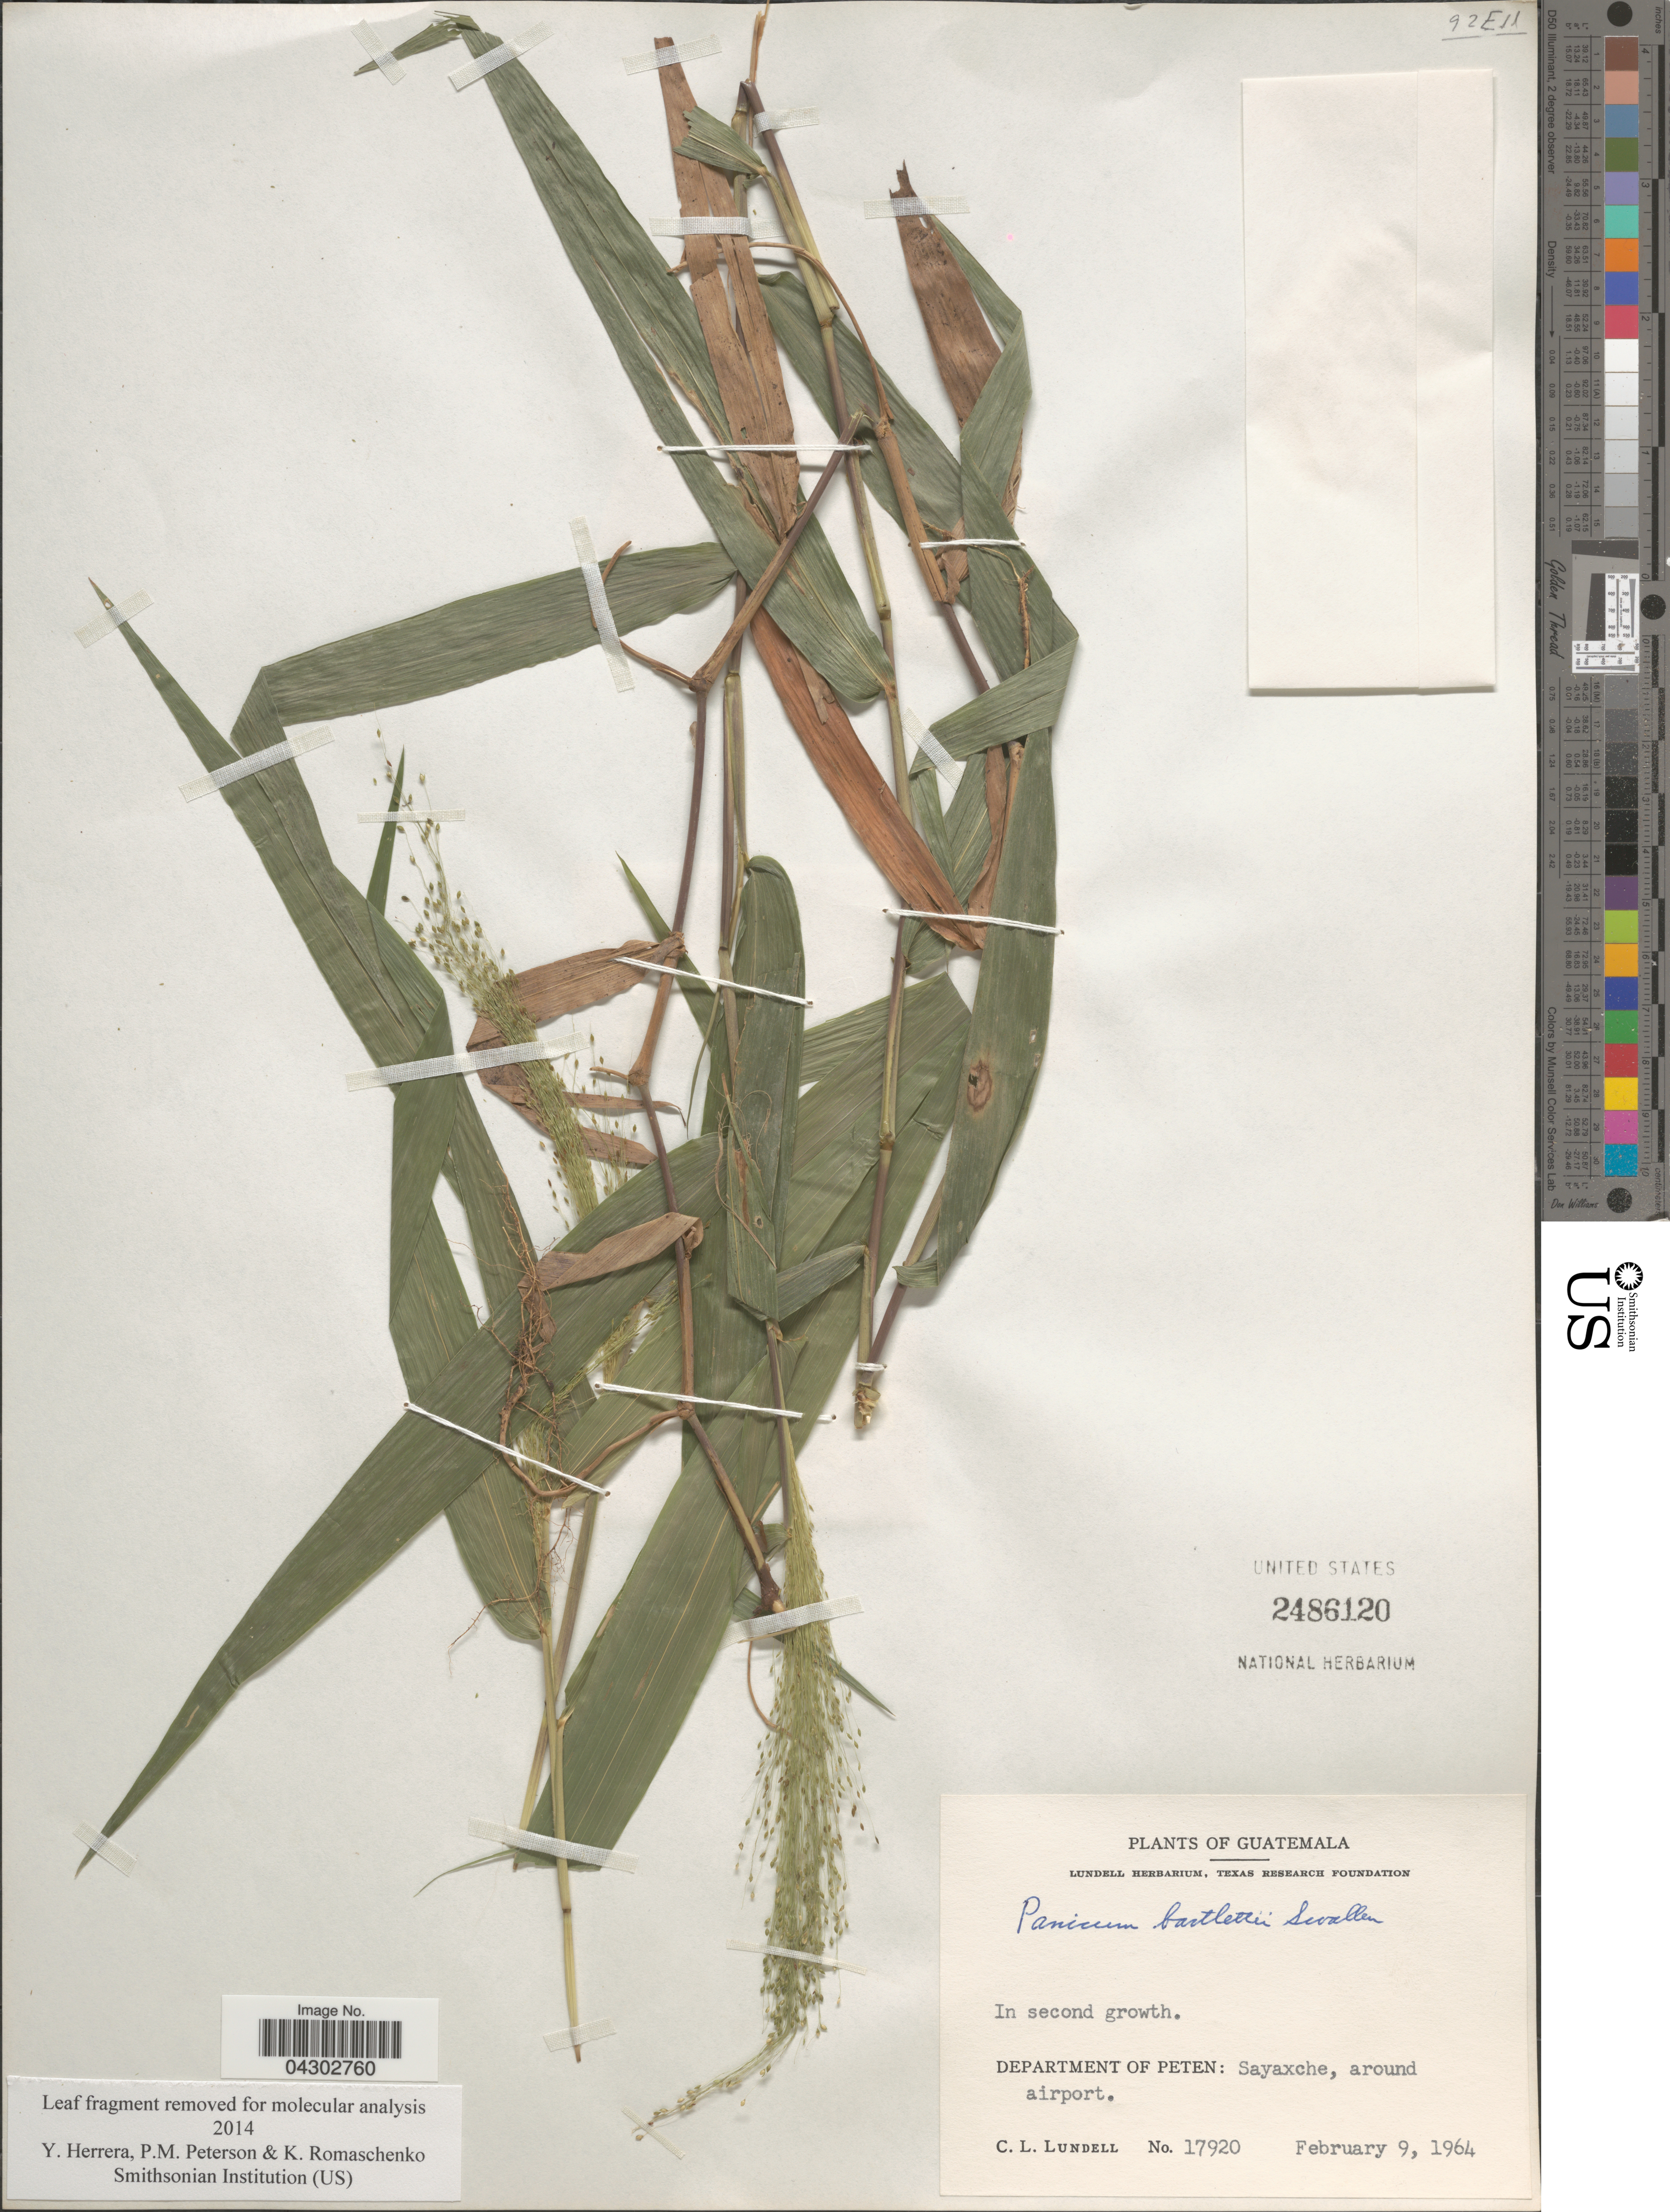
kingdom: Plantae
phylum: Tracheophyta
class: Liliopsida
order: Poales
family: Poaceae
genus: Panicum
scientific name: Panicum bartlettii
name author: Swallen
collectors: C. L. Lundell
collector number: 17920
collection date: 1964-02-09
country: Guatemala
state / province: El Peten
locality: Department of Peten: Sayaxche, around airport.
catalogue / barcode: US 2486120